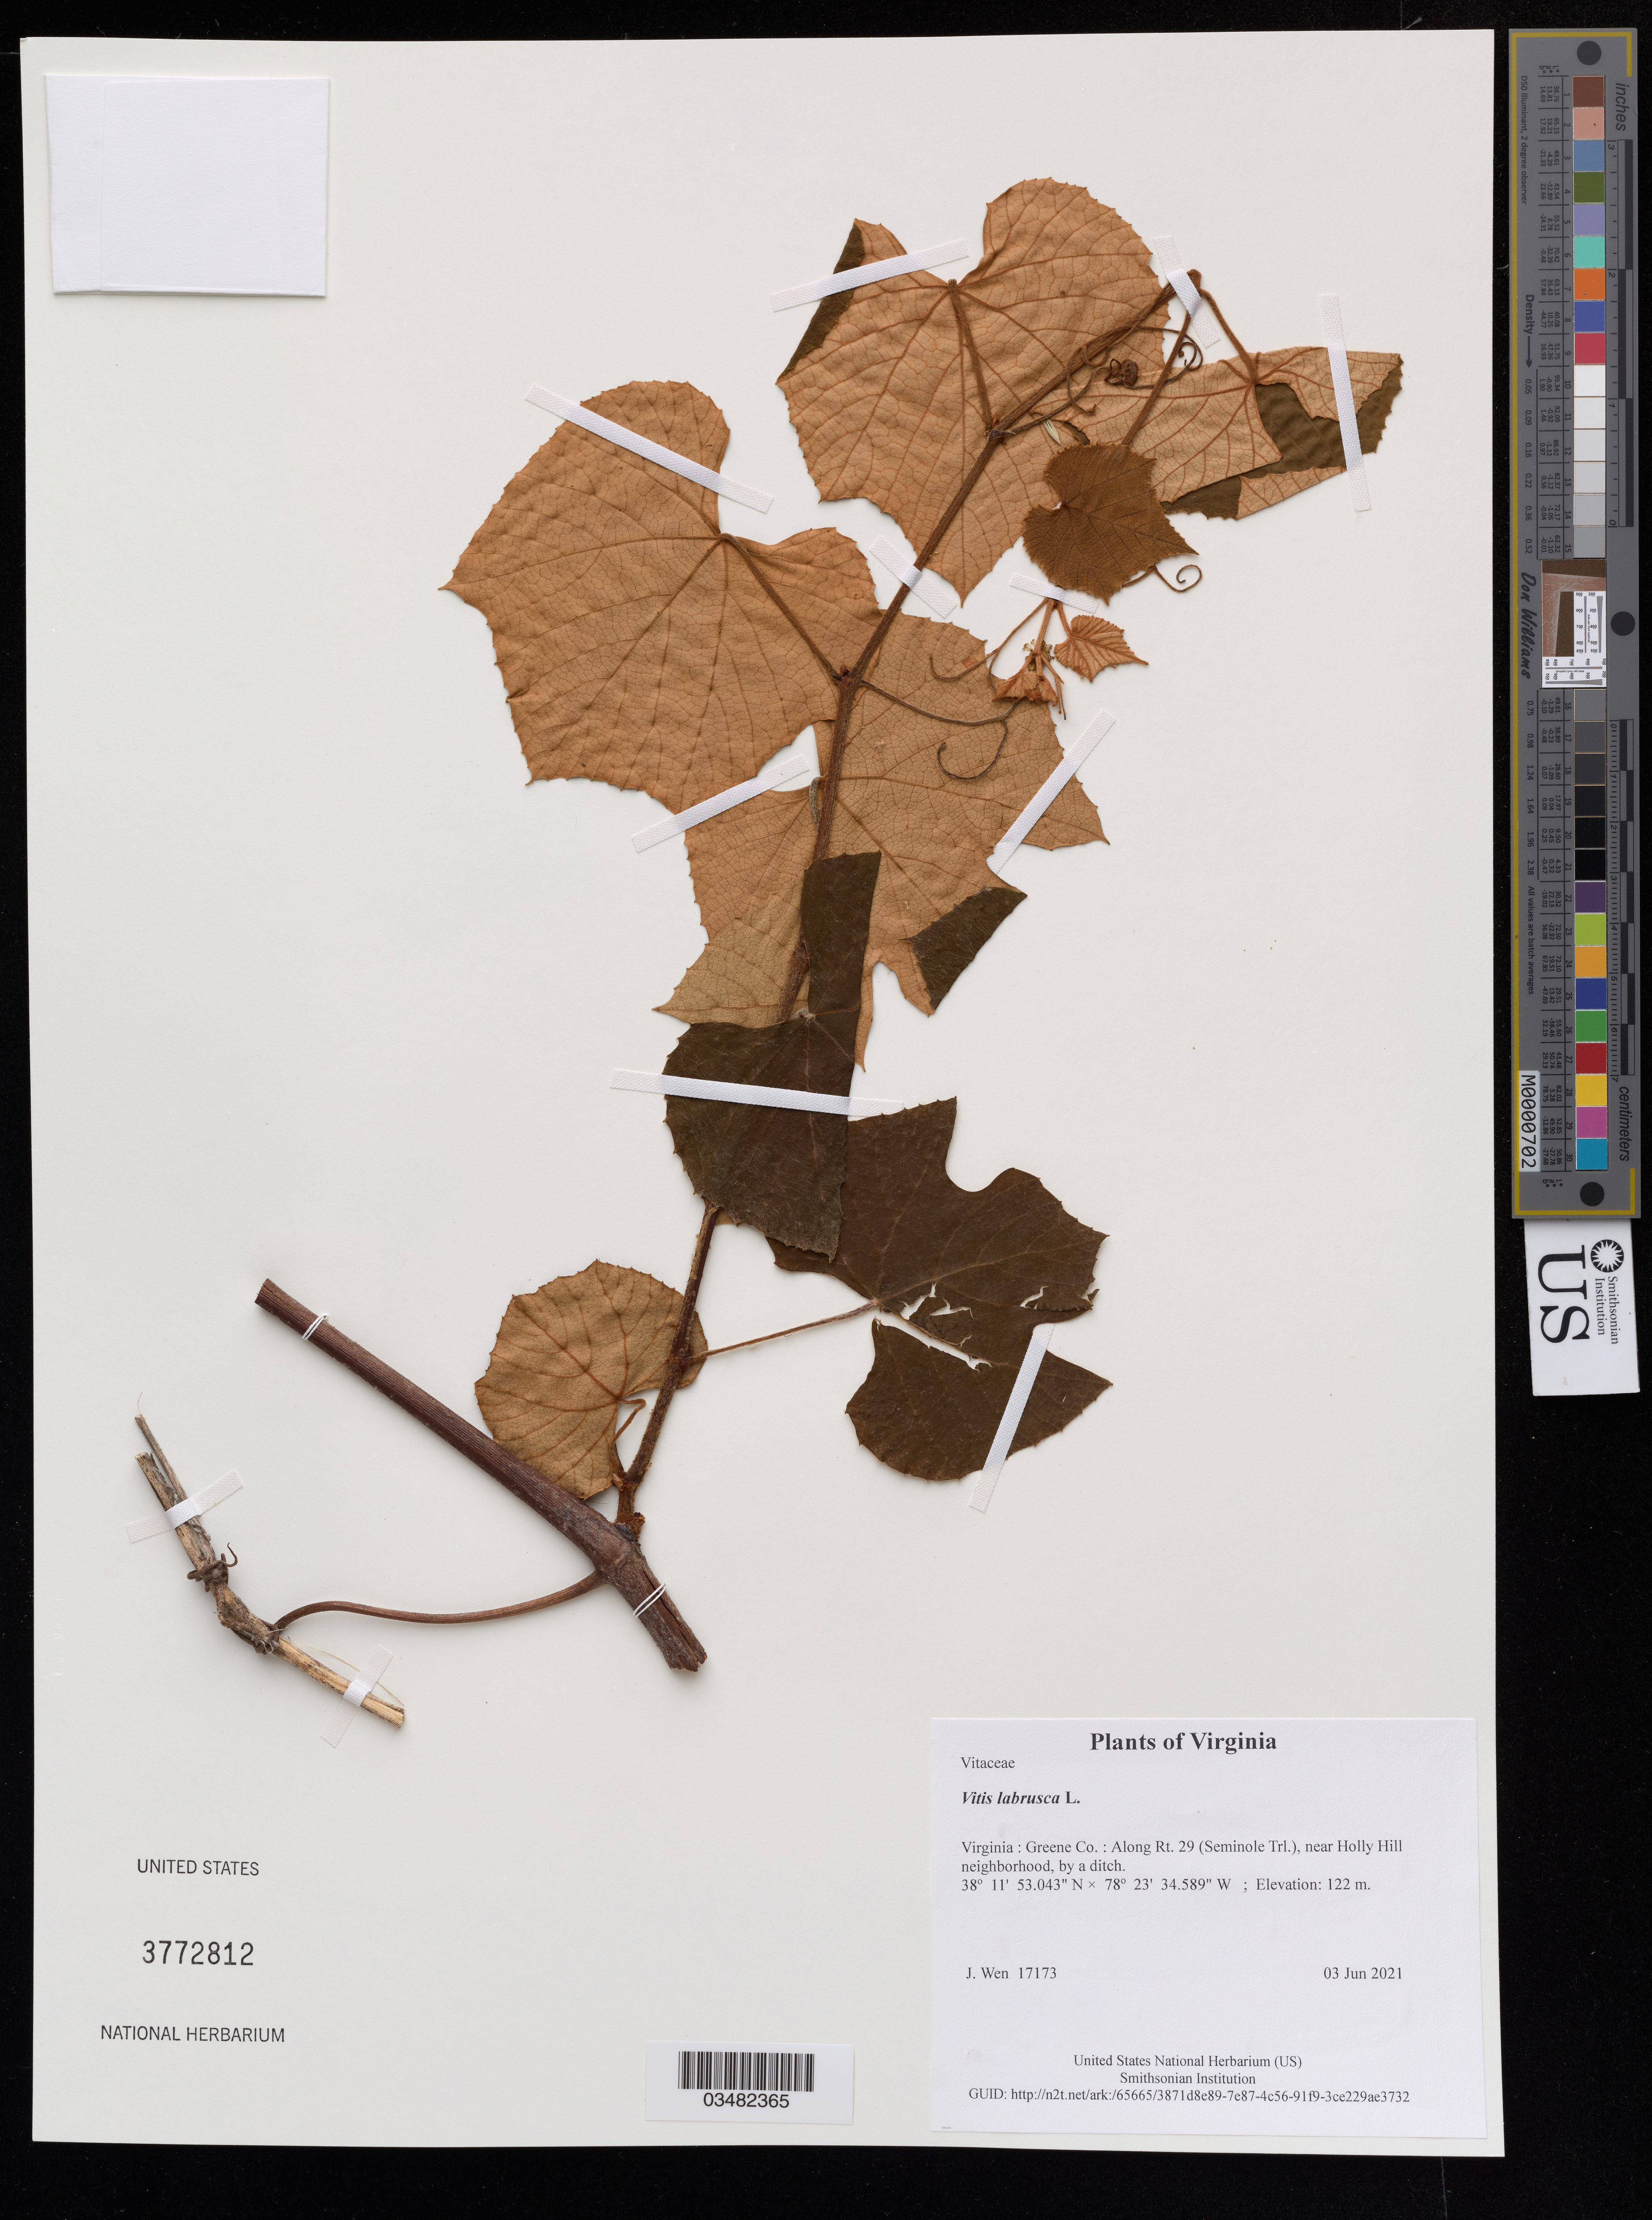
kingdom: Plantae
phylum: Tracheophyta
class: Magnoliopsida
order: Vitales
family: Vitaceae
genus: Vitis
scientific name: Vitis labrusca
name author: L.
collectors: J. Wen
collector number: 17173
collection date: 2021-06-03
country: United States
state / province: Virginia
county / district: Greene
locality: Along Rt. 29 (Seminole Trl.), near Holly Hill neighborhood, by a ditch.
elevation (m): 122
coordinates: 38 11 53.043 N, 78 23 34.589 W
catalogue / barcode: US 3772812